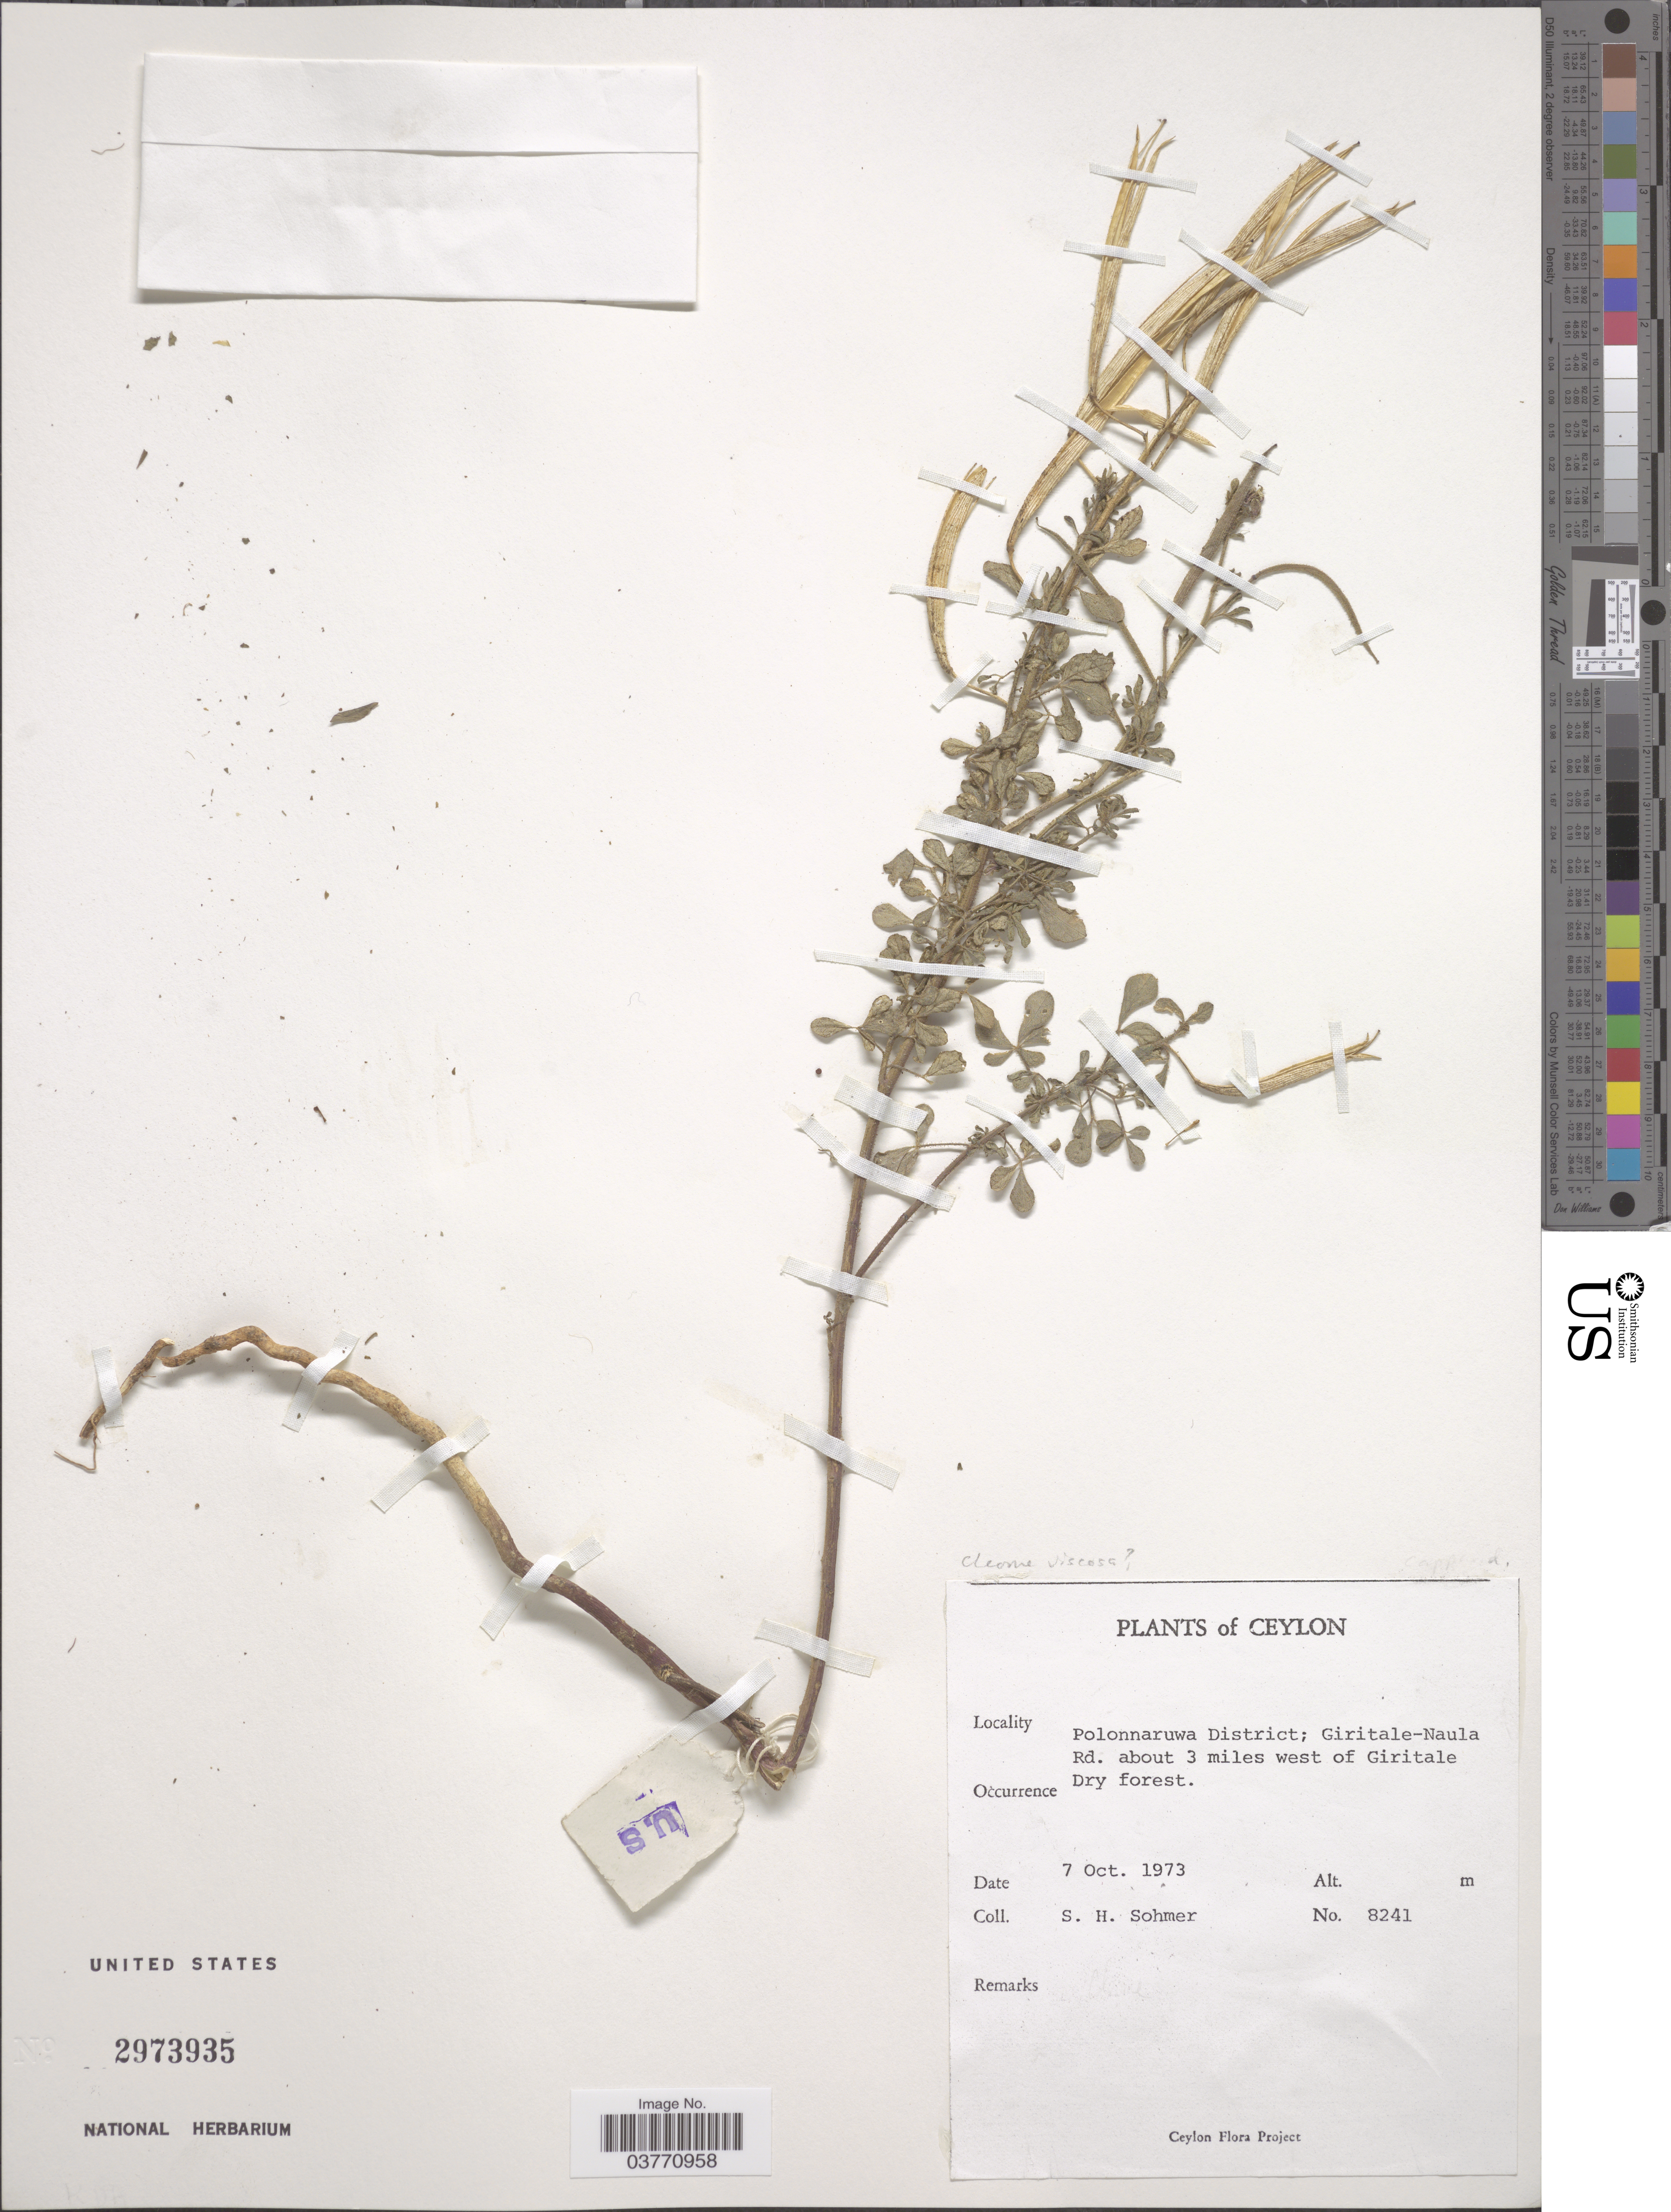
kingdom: Plantae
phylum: Tracheophyta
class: Magnoliopsida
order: Brassicales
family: Cleomaceae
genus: Arivela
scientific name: Arivela viscosa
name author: (L.) Raf.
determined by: Strong, Mark T., (BOT), Smithsonian Institution - National Museum of Natural History (UNITED STATES)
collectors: S. H. Sohmer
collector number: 8241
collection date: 1973-10-07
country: Sri Lanka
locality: Ceylon. Polonnaruwa District; Giritale-Naula Rd. about 3 miles west of Giritale Dry forest.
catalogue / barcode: US 2973935